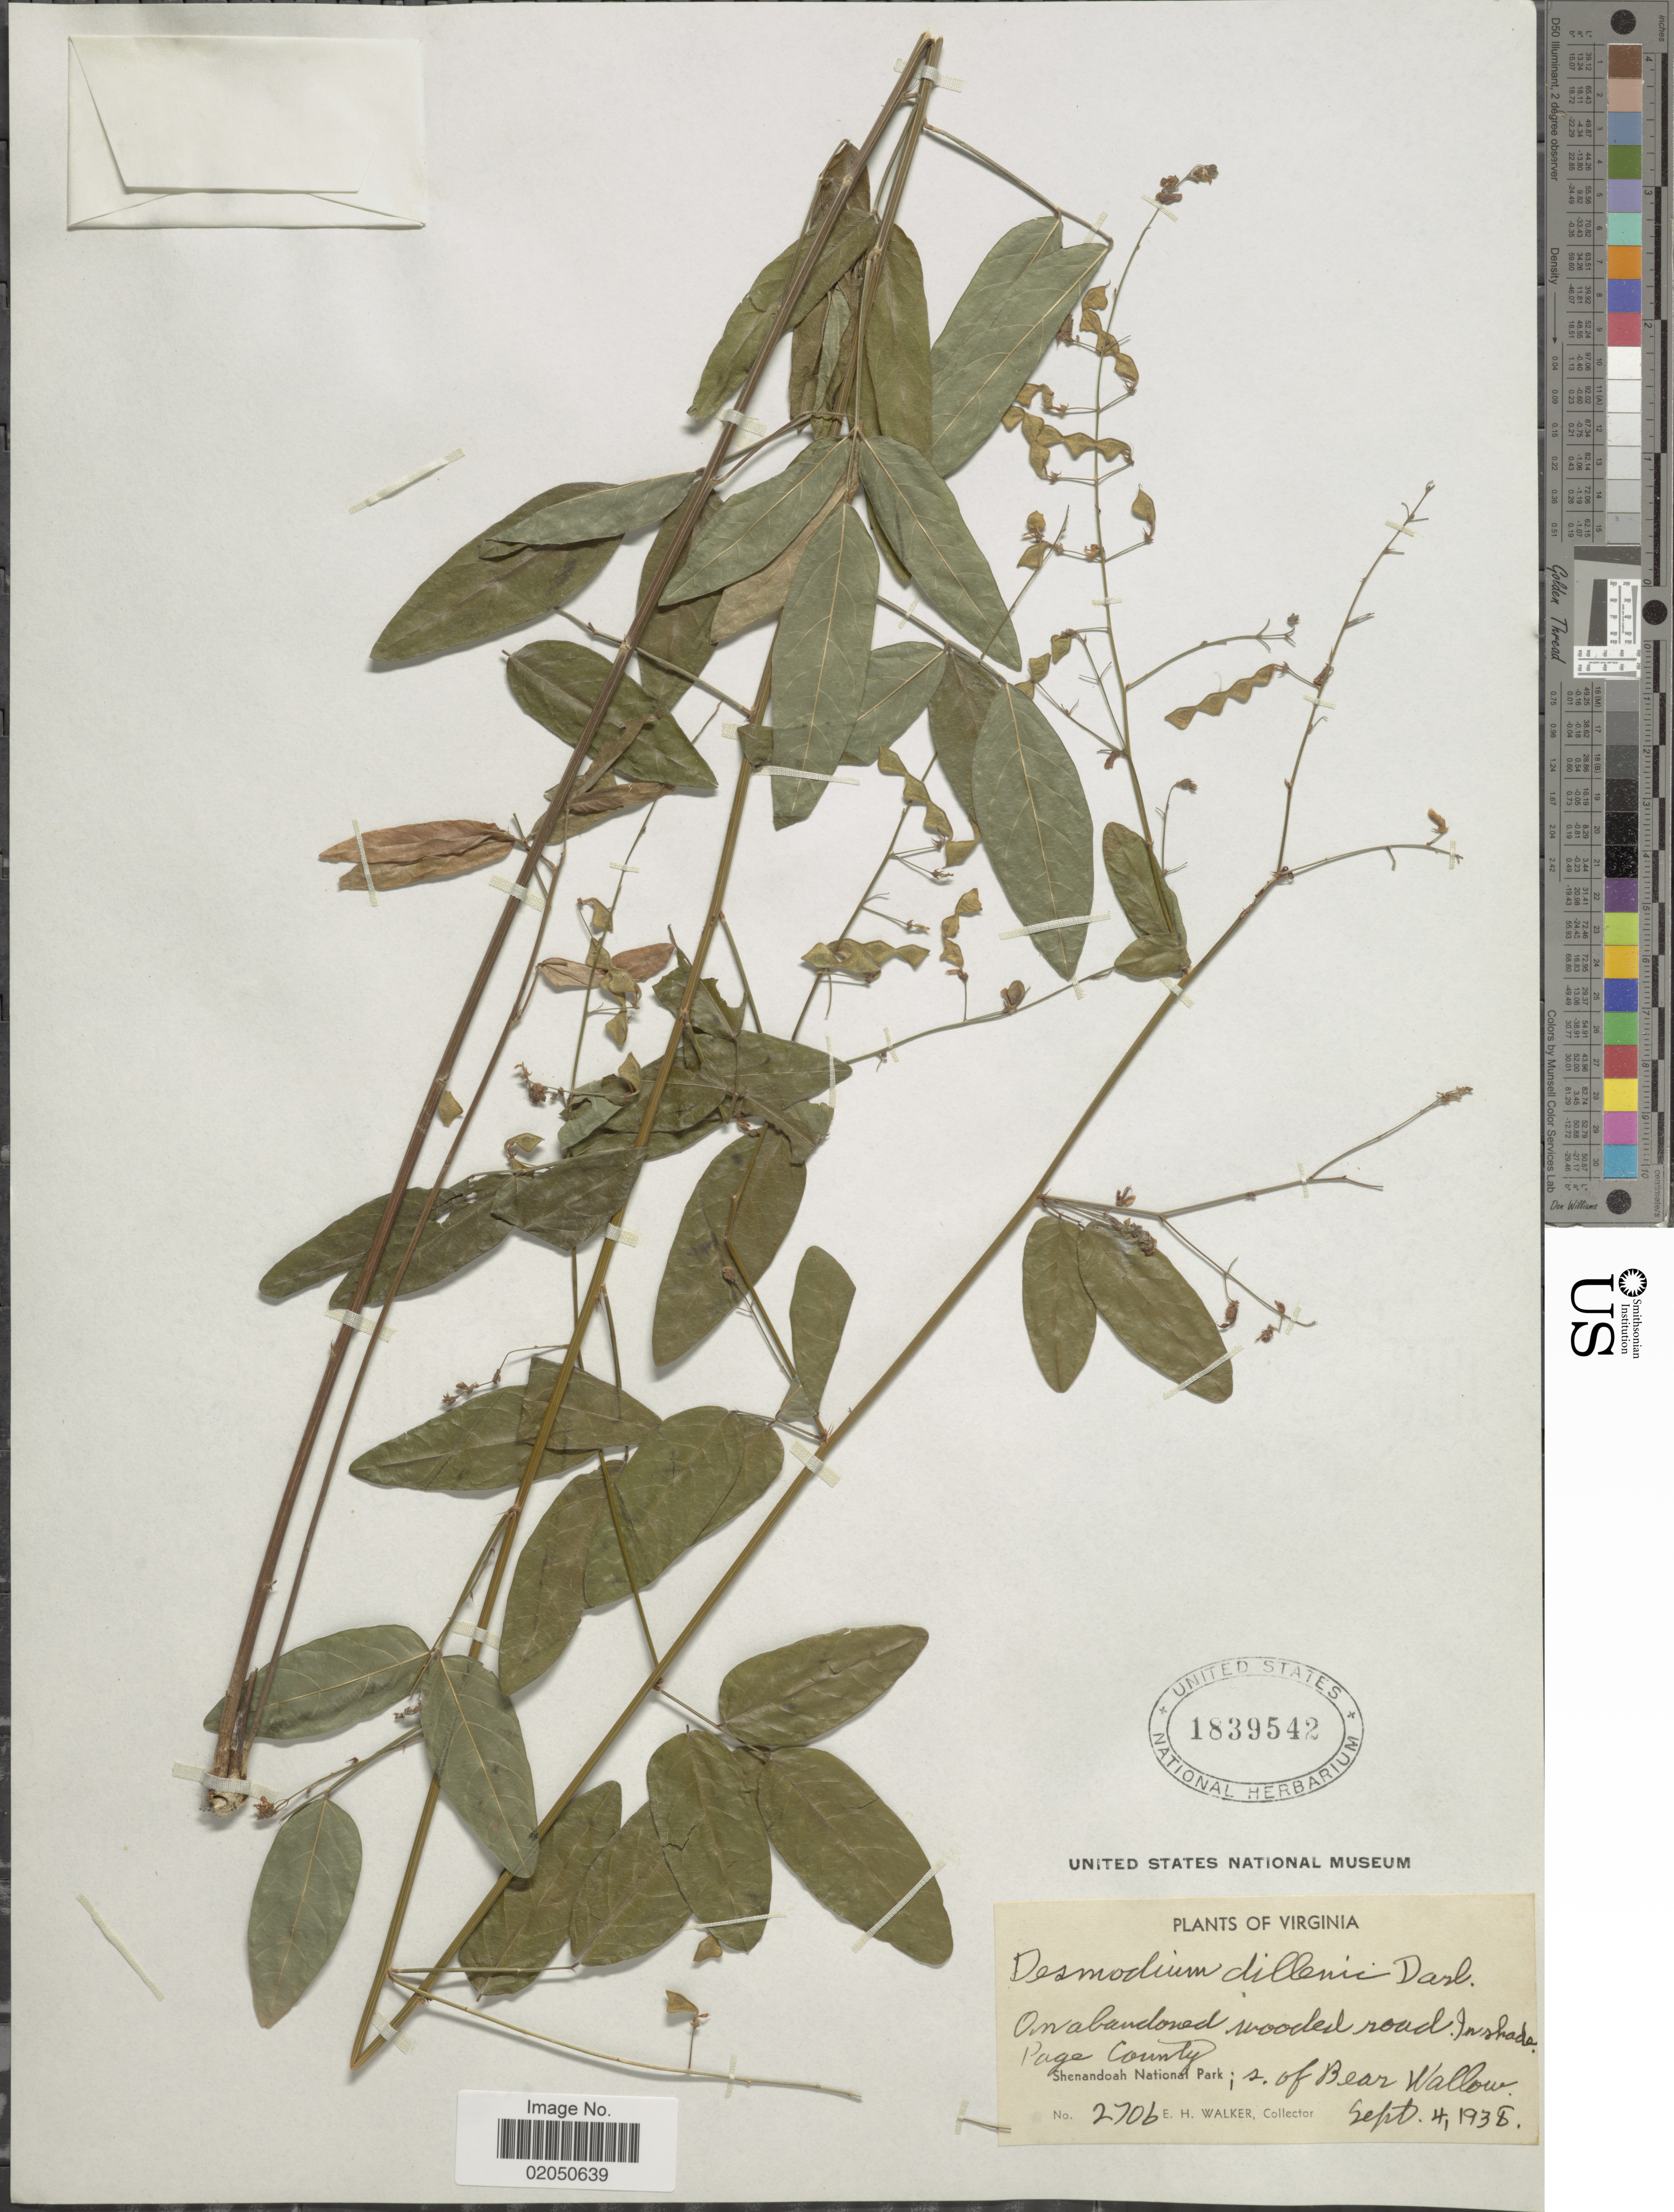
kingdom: Plantae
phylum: Tracheophyta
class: Magnoliopsida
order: Fabales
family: Fabaceae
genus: Desmodium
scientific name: Desmodium paniculatum var. paniculatum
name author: (L.) DC.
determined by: Strong, Mark T., (BOT), Smithsonian Institution - National Museum of Natural History (UNITED STATES)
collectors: E. H. Walker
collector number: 2706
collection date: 1938-09-04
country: United States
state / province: Virginia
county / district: Page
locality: In shade Page County, Shenandoah National Park; s. of Bear Wallow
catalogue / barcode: US 1839542